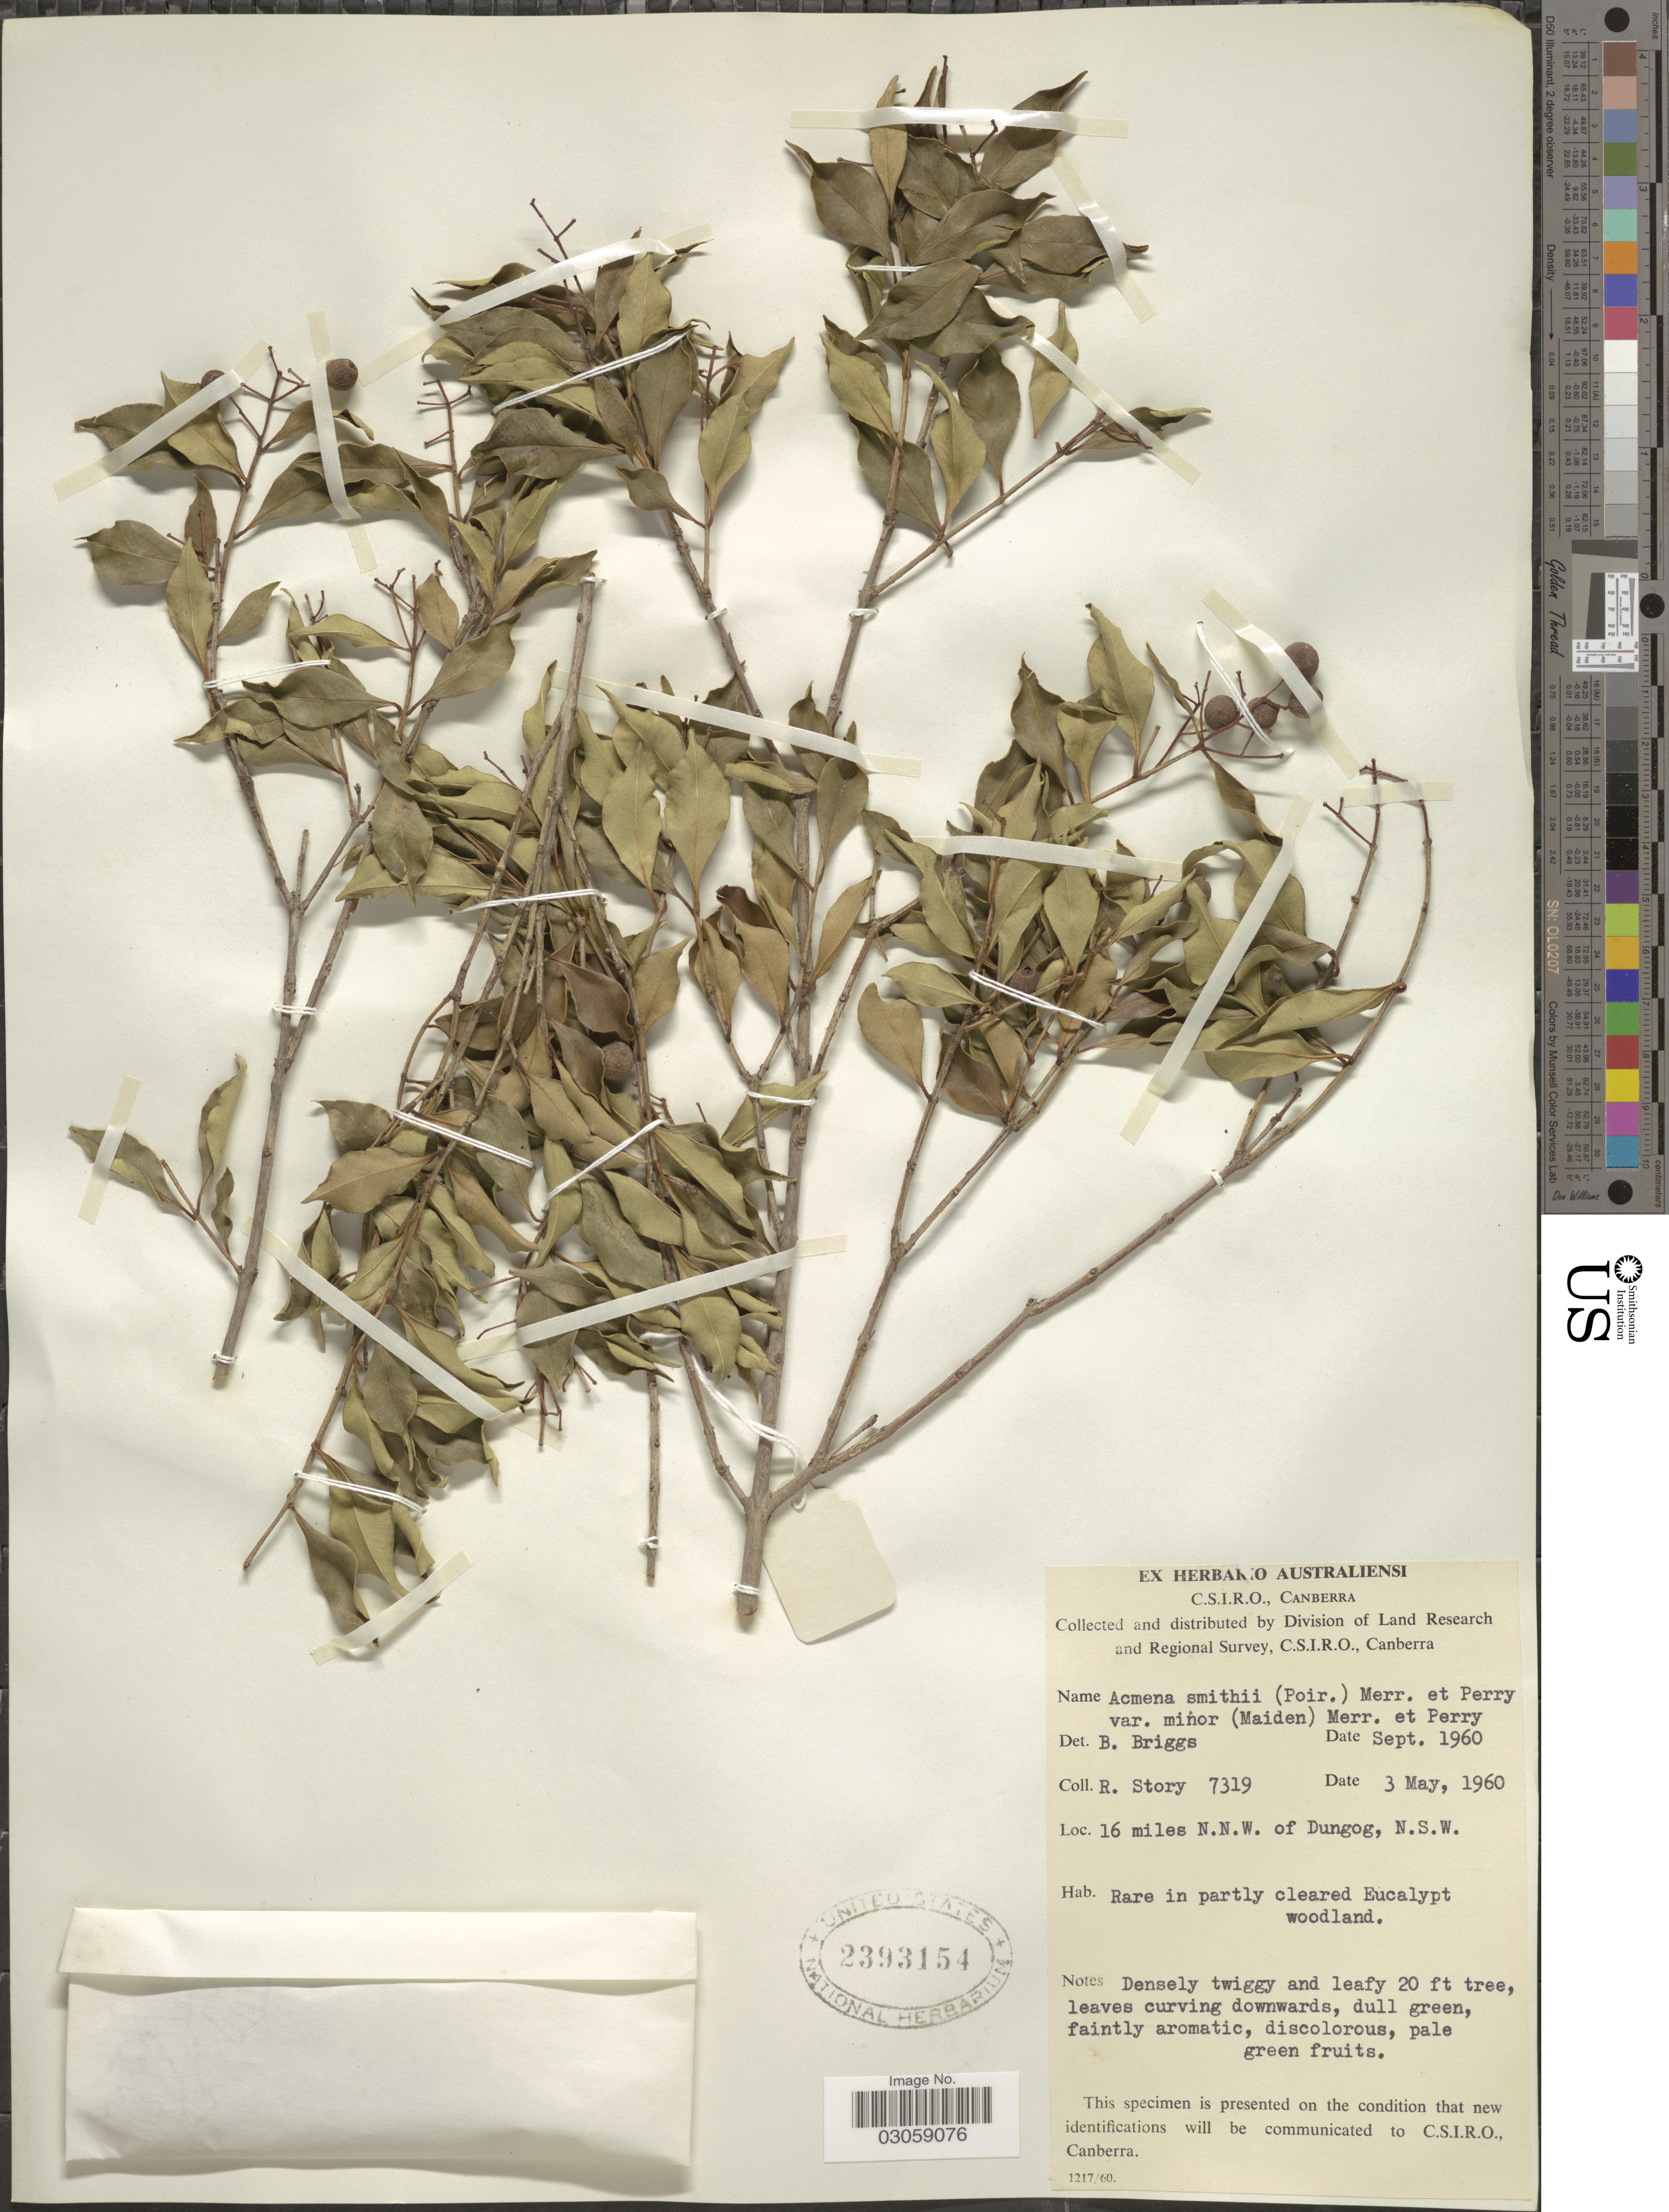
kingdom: Plantae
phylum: Tracheophyta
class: Magnoliopsida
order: Myrtales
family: Myrtaceae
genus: Syzygium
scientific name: Syzygium smithii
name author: (Poir.) Nied.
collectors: R. Story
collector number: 7319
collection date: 1960-05-03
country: Australia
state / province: New South Wales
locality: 16 miles N.N.W. of Dungog, N.S.W.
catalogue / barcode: US 2393154